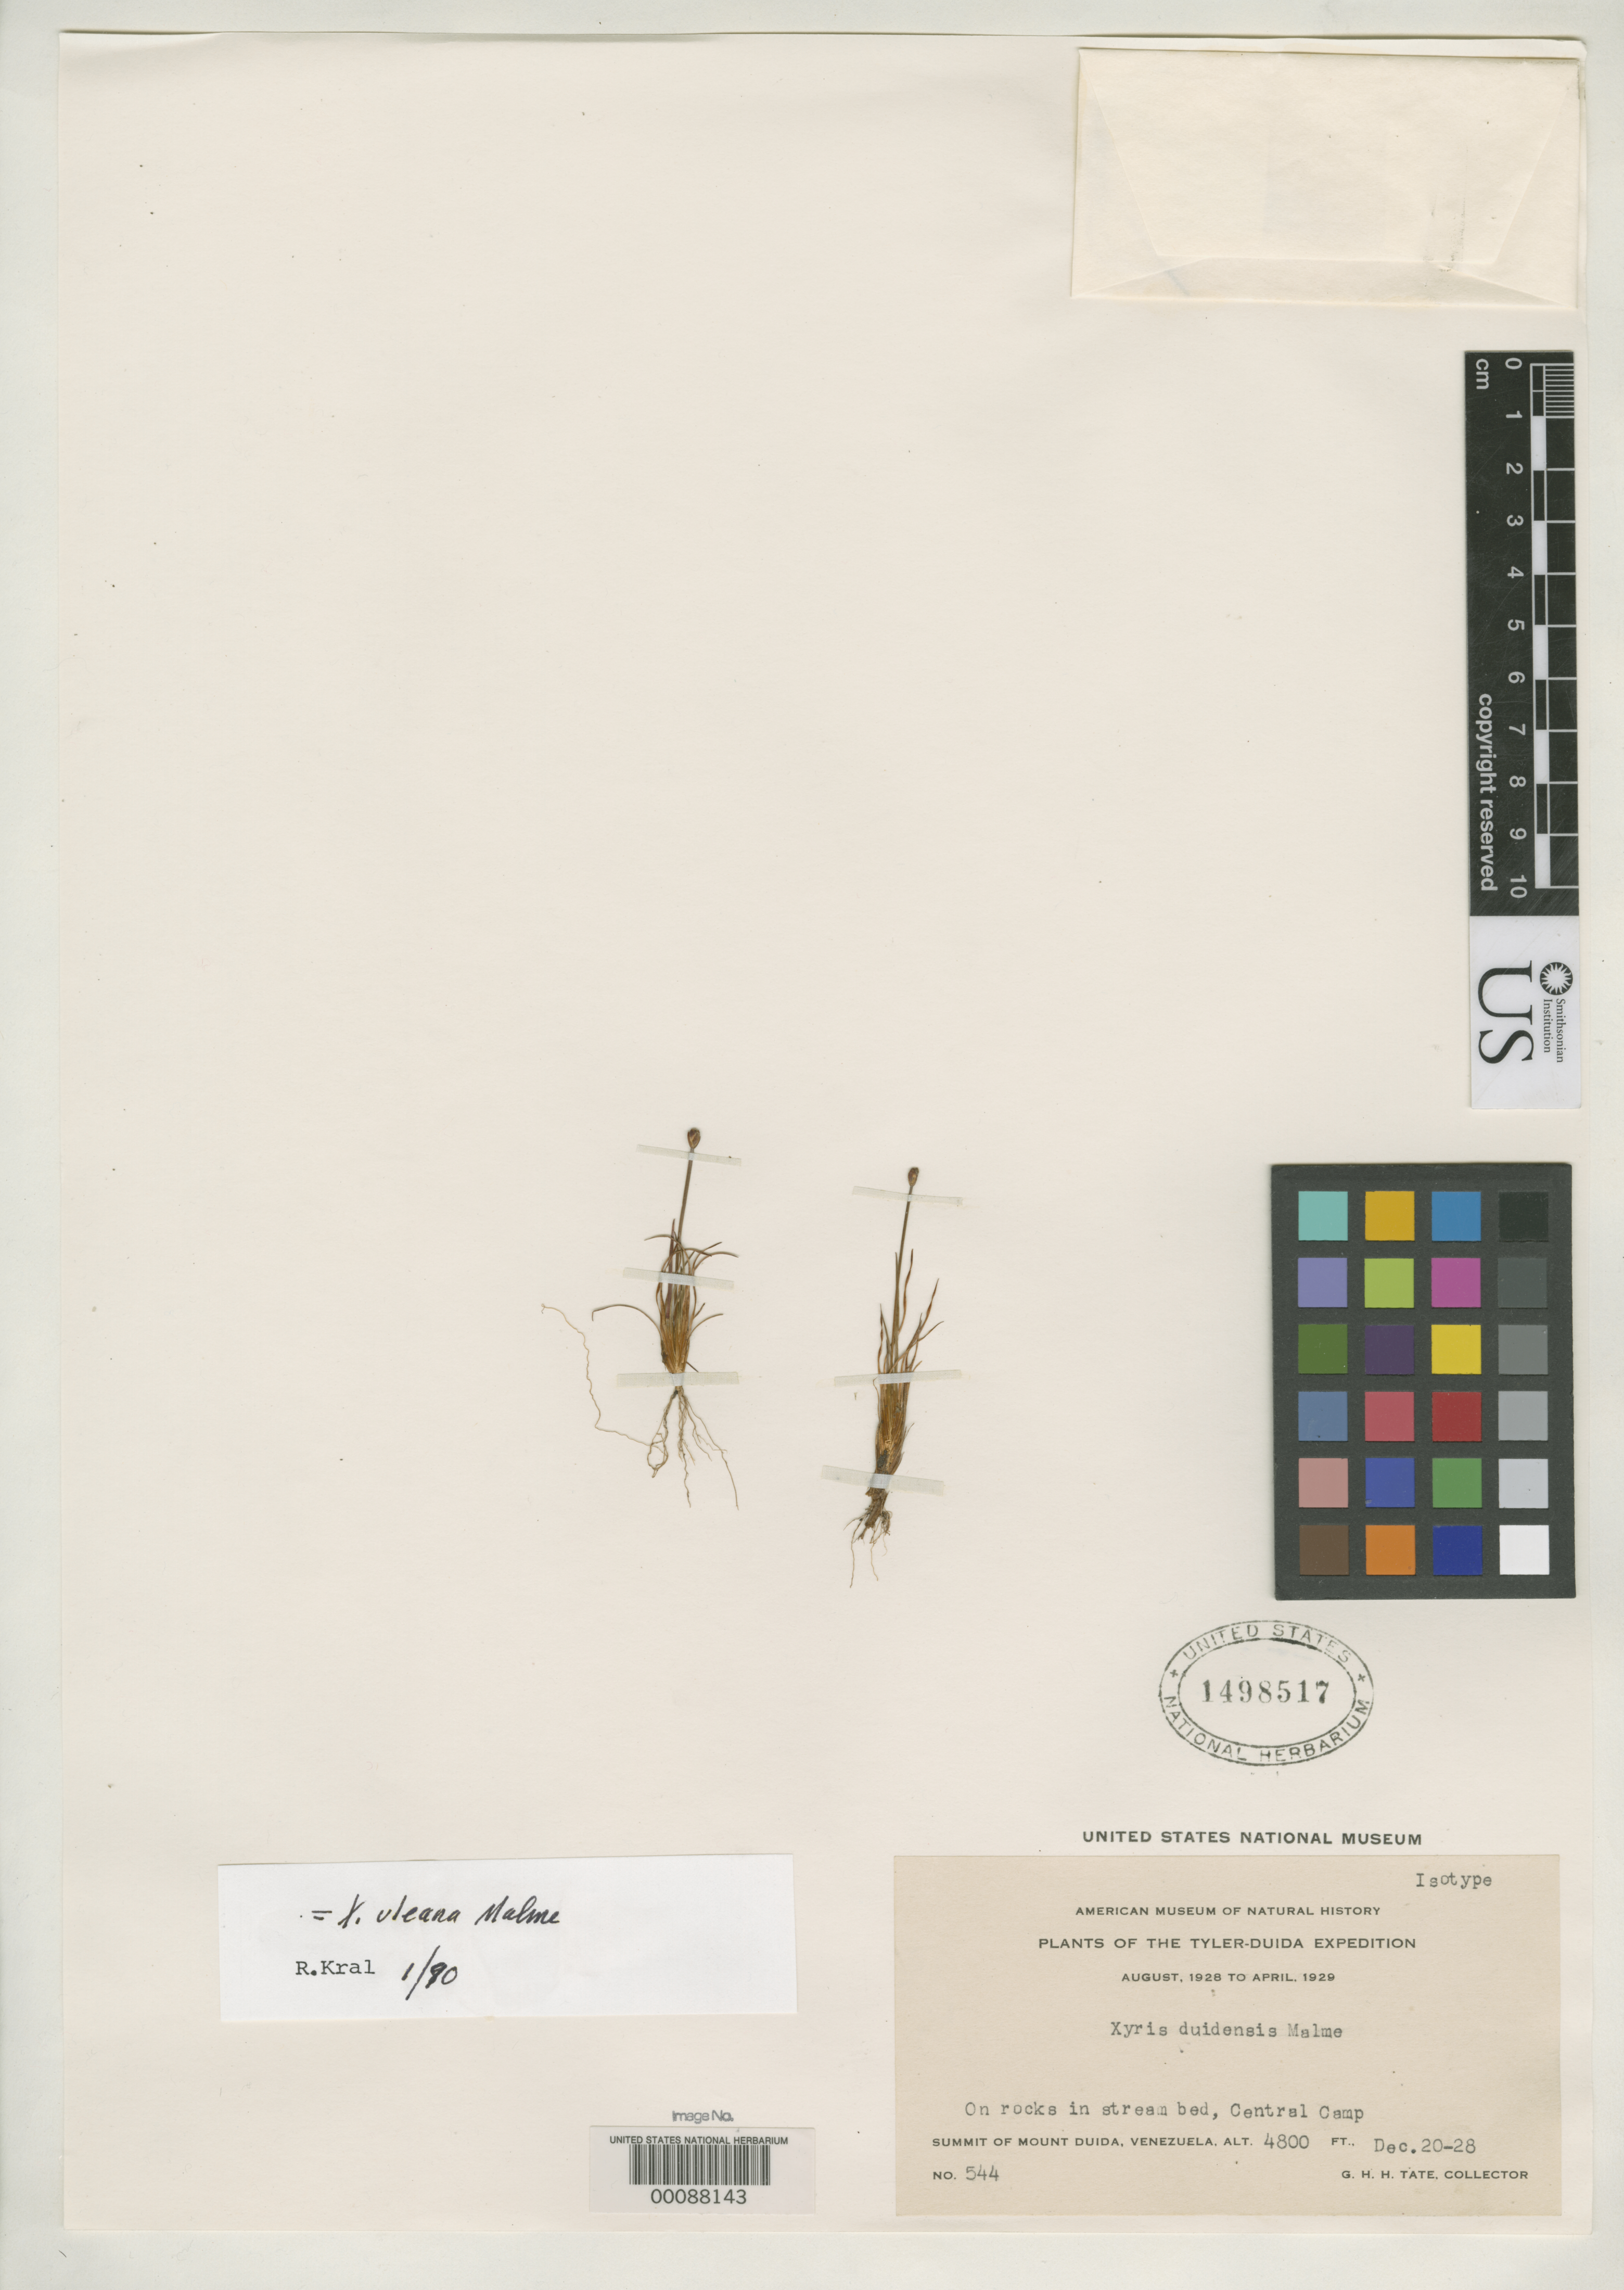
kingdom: Plantae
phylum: Tracheophyta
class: Liliopsida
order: Poales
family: Xyridaceae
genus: Xyris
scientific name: Xyris duidensis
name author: Malme in Gleason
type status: Paratype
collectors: G. H. H.Tate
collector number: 544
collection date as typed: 20 Dec 1928 to 28 Dec 1928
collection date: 1928-12-20/1928-12-28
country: Venezuela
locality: Mount Duida, streambead at centra camp; alt. 4800 Ft.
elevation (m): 1463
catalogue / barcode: US 1498517